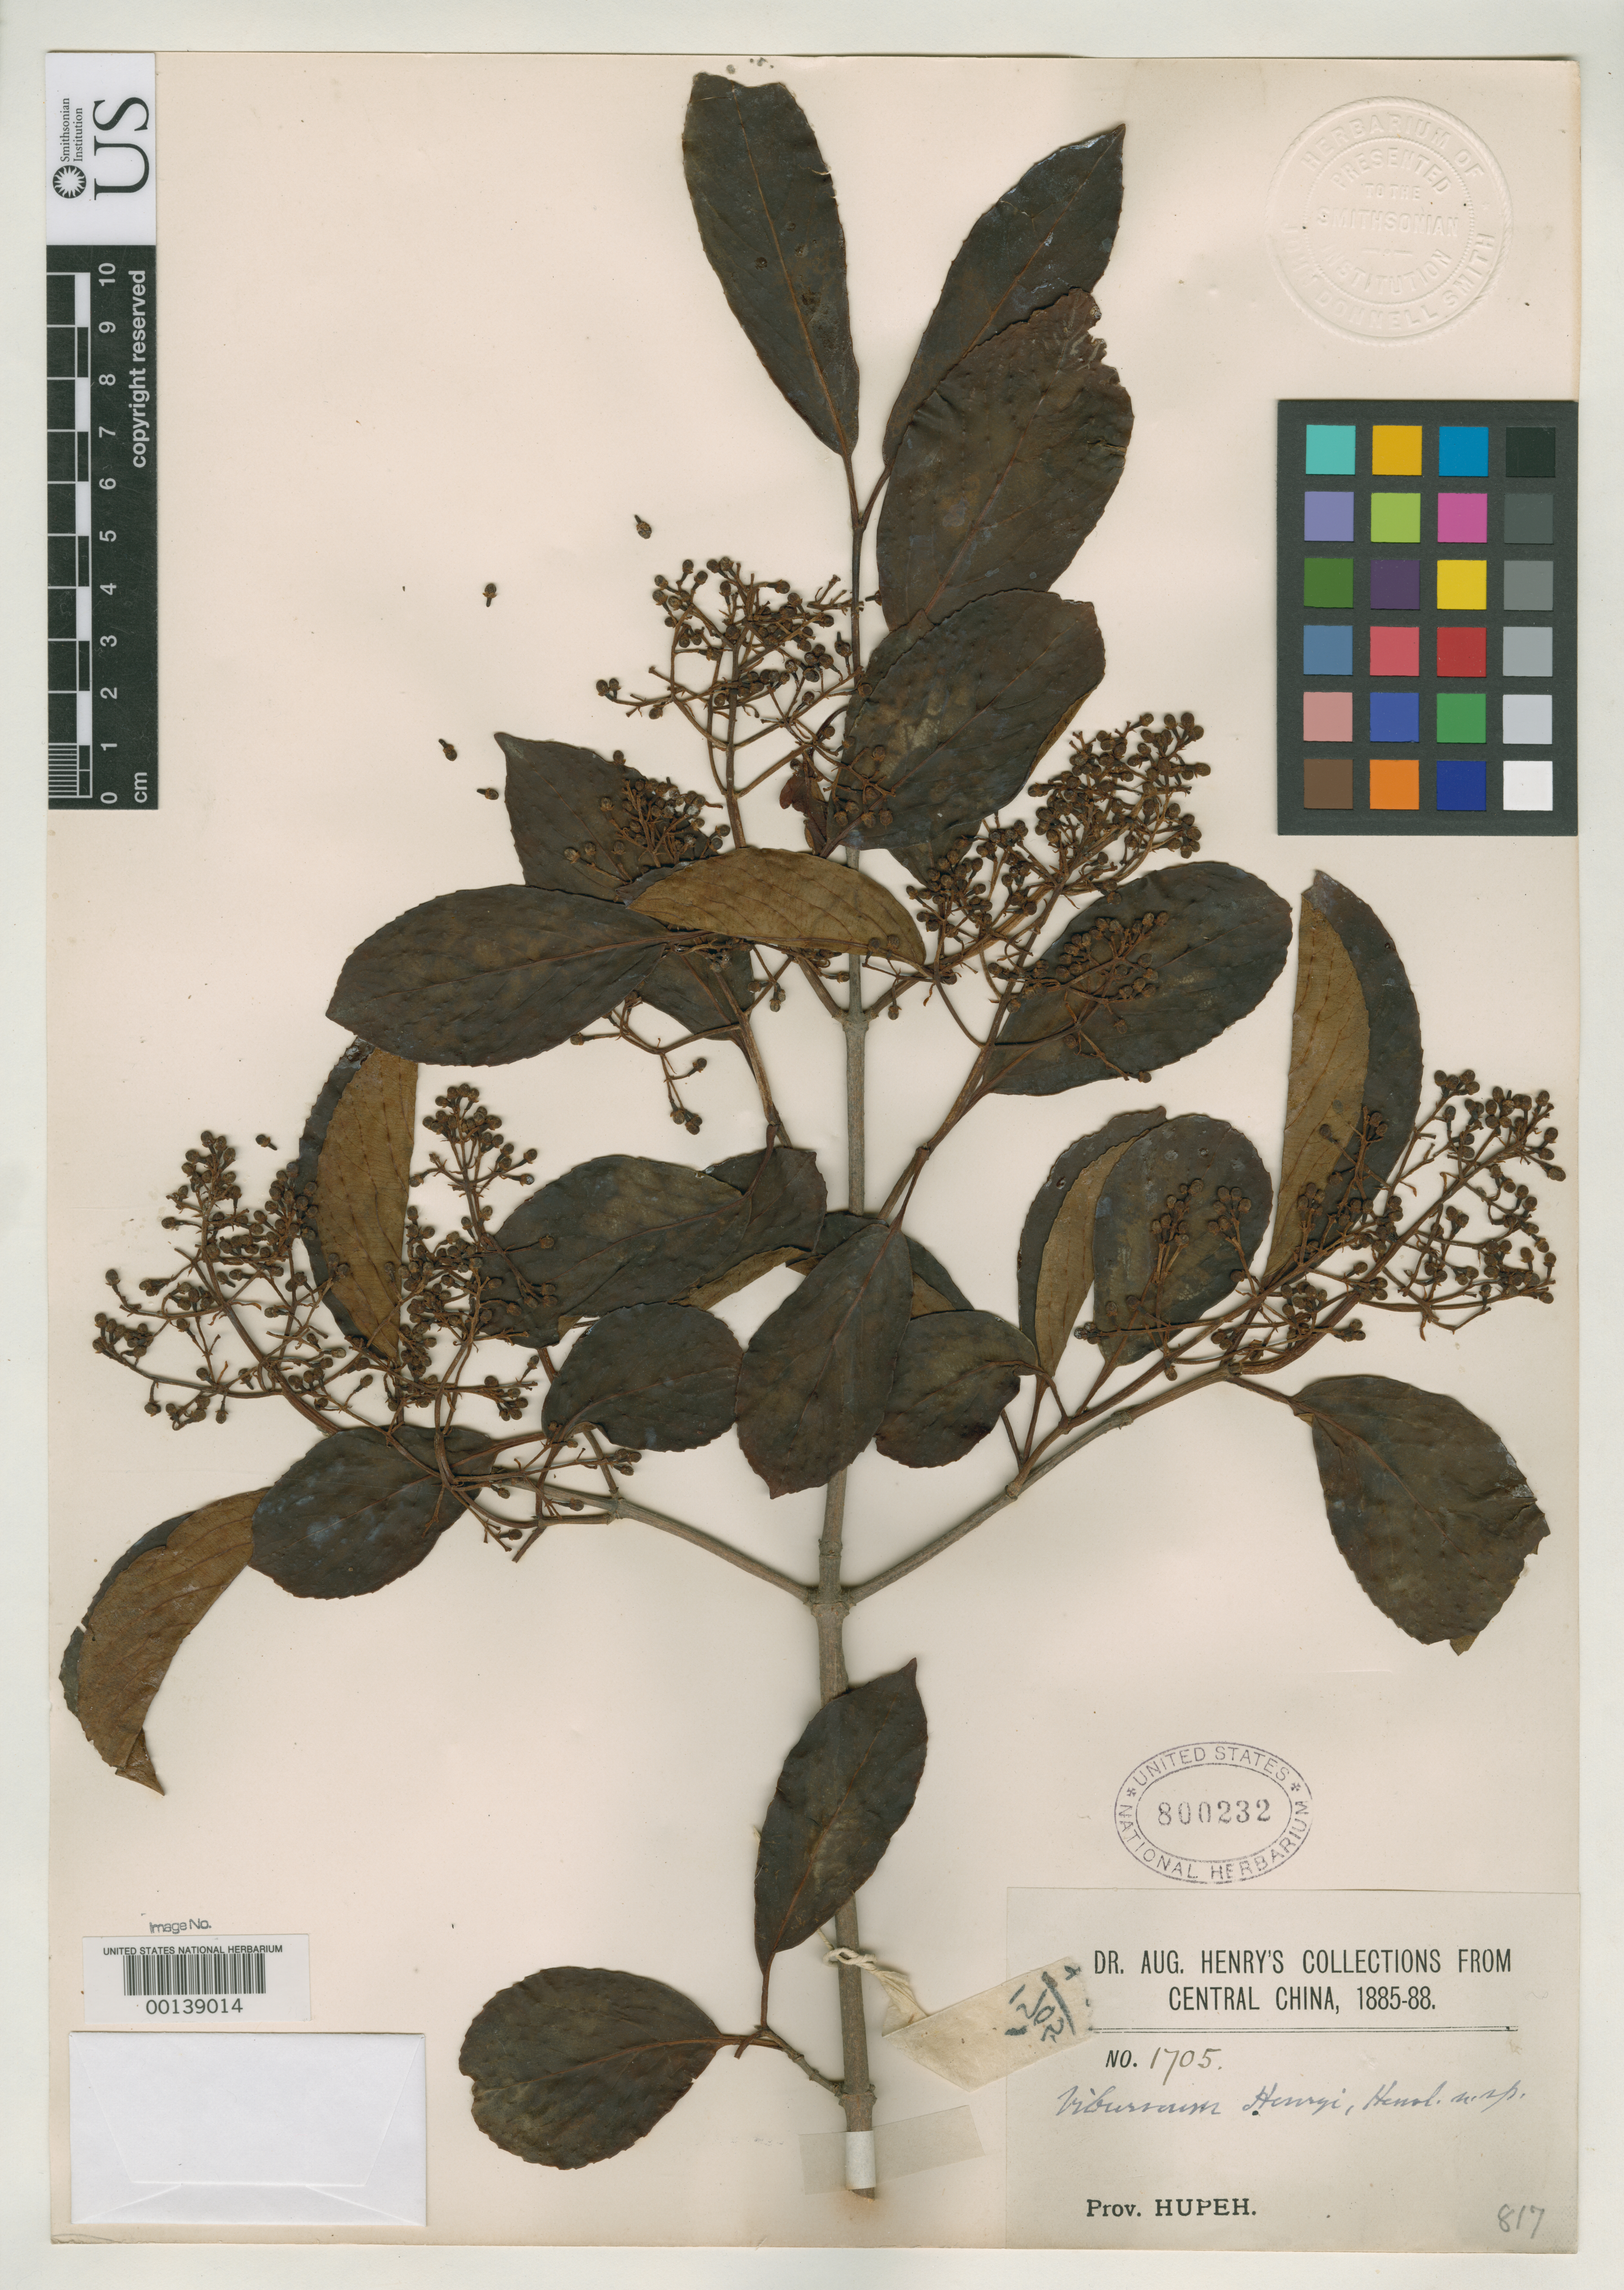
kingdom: Plantae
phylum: Tracheophyta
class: Magnoliopsida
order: Dipsacales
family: Viburnaceae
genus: Viburnum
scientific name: Viburnum henryi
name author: Hemsl. in F.B. Forbes & Hemsl.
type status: Isosyntype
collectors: A. Henry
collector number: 1705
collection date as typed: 1885 to -- --- 1888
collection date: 1885/1888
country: China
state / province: Hubei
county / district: Patung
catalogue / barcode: US 800232